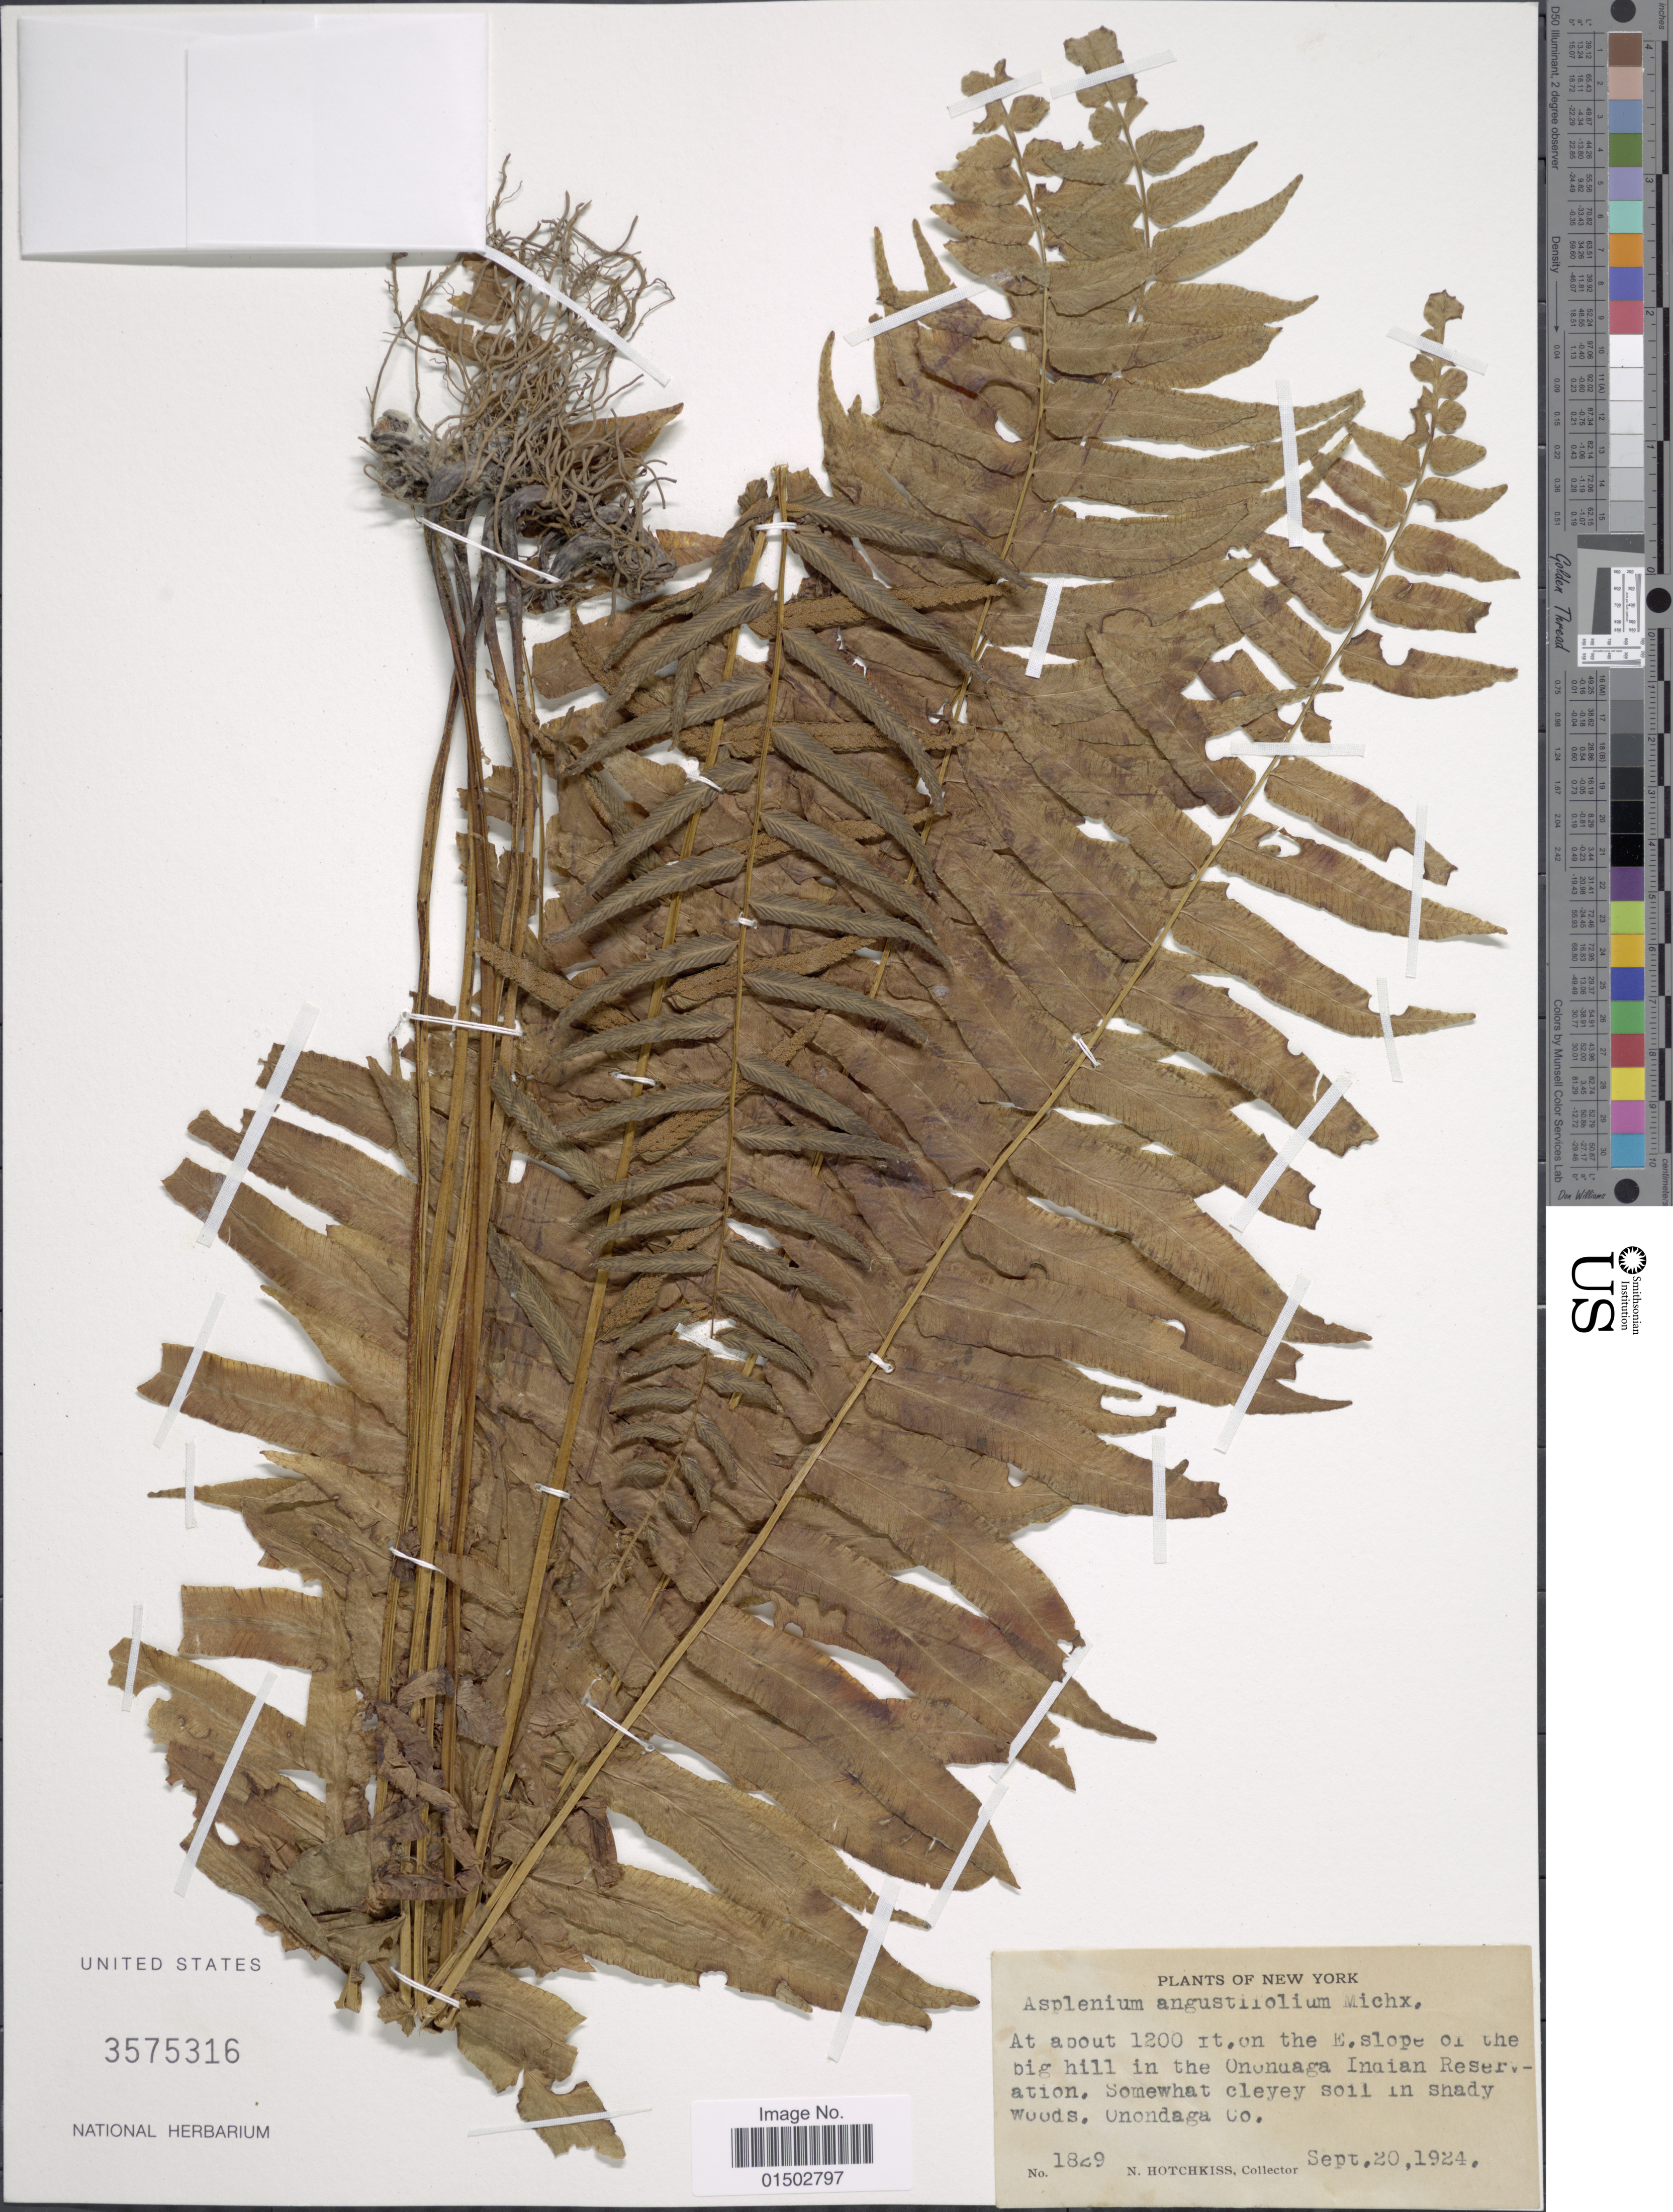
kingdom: Plantae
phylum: Tracheophyta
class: Polypodiopsida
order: Polypodiales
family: Diplaziopsidaceae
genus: Homalosorus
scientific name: Homalosorus pycnocarpos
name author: (Spreng.) Pic. Serm.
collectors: N. Hotchkiss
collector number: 1829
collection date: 1924-09-20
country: United States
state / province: New York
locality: On E. slope of the big hill in the Onondaga Indian Reservation. Somewhat clevey soil in shady woods, Onodaga Co.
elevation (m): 366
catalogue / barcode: US 3575316